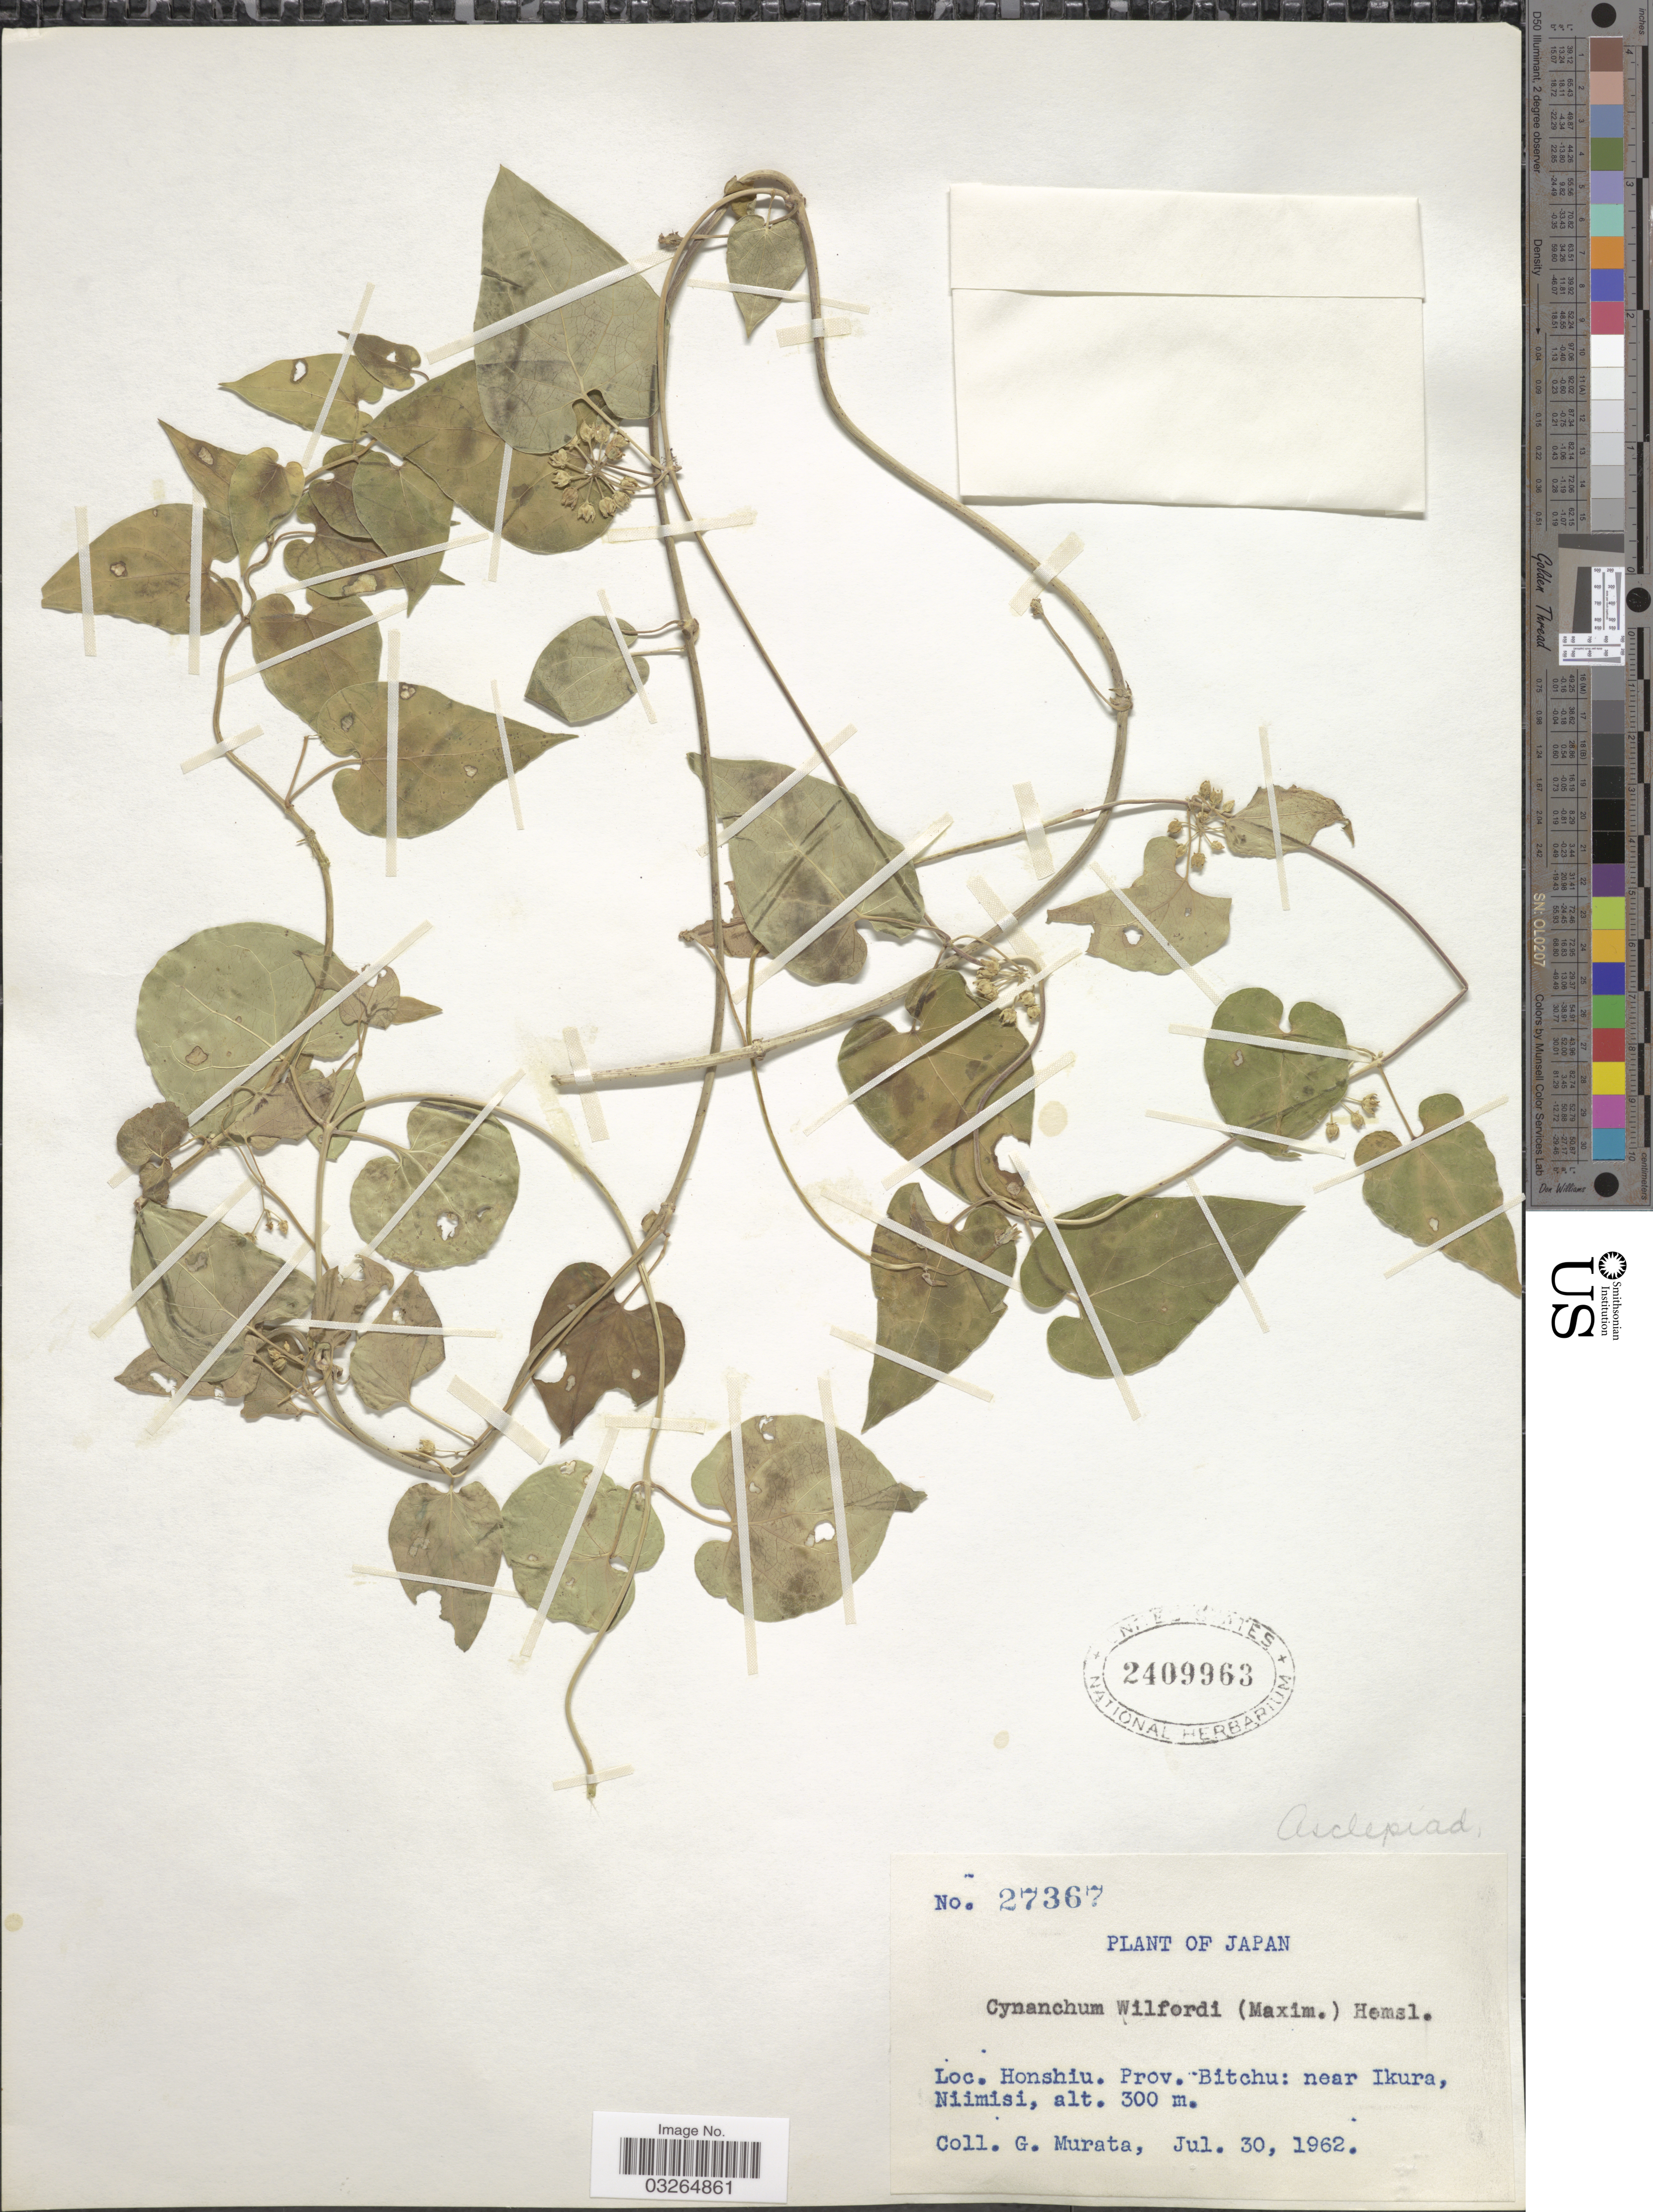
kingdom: Plantae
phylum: Tracheophyta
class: Magnoliopsida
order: Gentianales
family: Apocynaceae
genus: Cynanchum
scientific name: Cynanchum wilfordii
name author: (Maxim.) Hook. f.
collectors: G. Murata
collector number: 27367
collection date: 1962-07-30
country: Japan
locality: Honshiu. Prov. Bitchu: near Ikura, Niimisi.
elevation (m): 300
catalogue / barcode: US 2409963